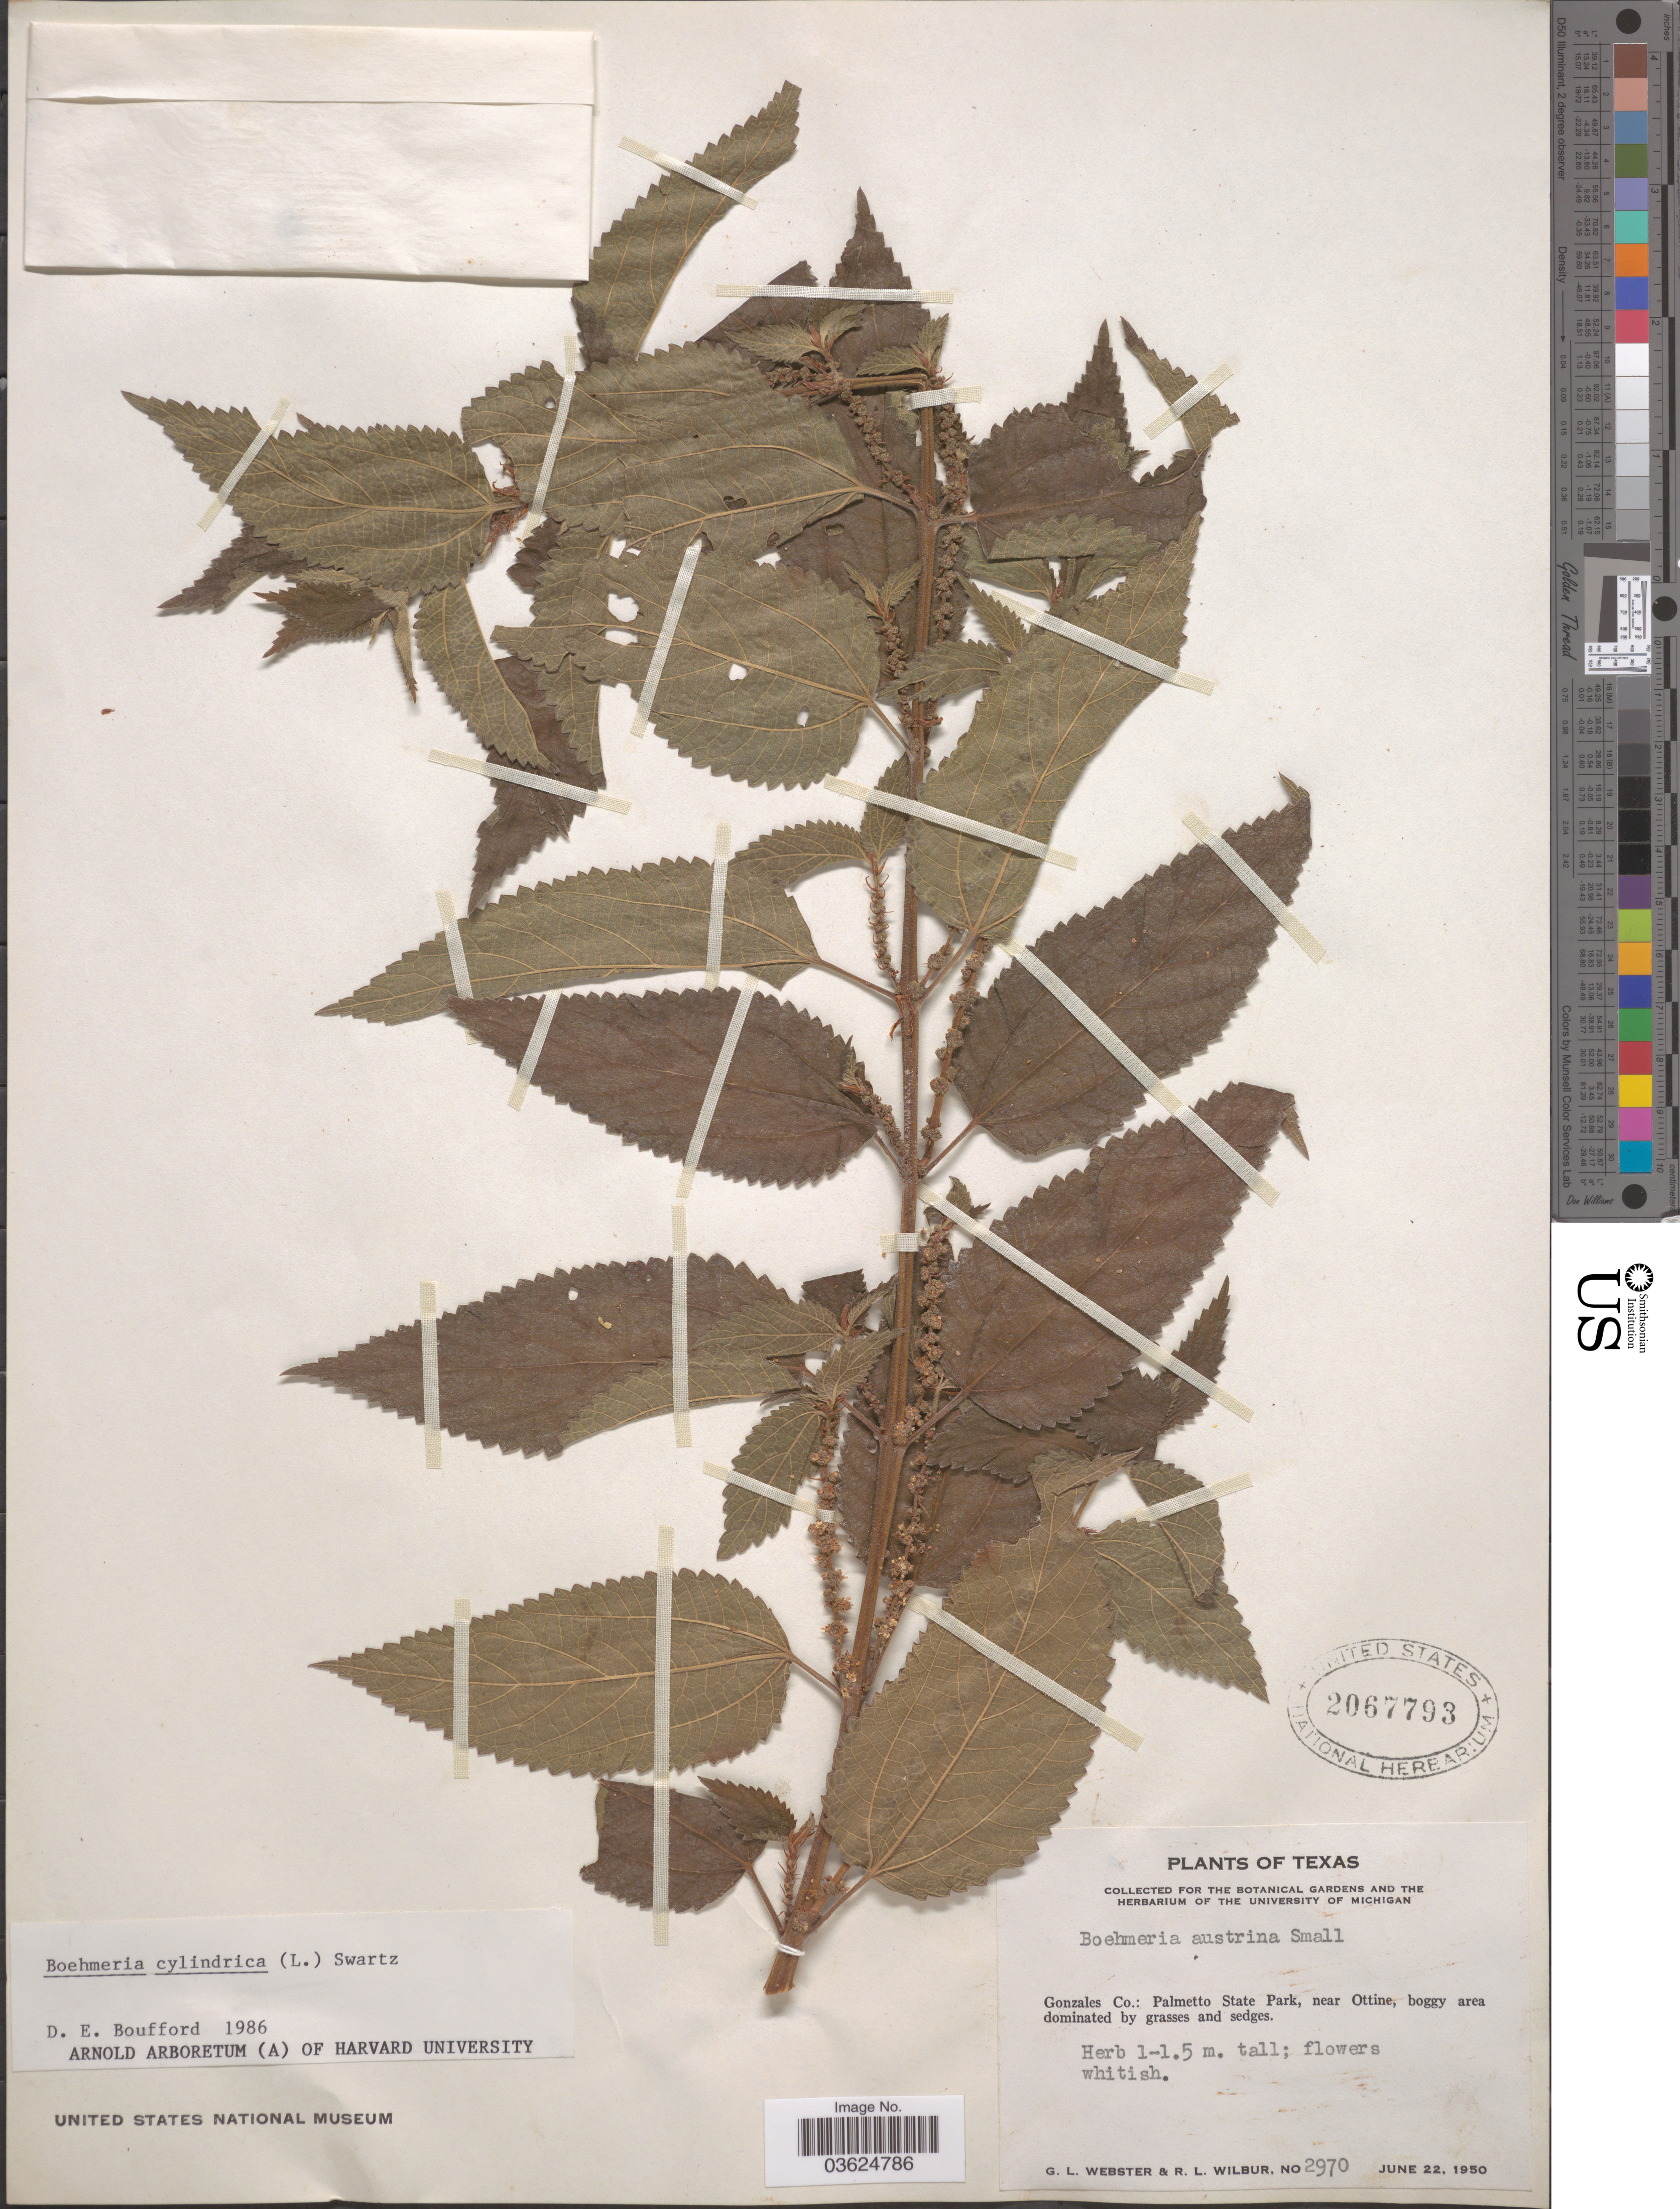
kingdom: Plantae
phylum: Tracheophyta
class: Magnoliopsida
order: Rosales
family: Urticaceae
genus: Boehmeria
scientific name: Boehmeria austrina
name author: Small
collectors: G. L. Webster & R. L. Wilbur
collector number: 2970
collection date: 1950-06-22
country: United States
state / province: Texas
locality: Gonzales Co.: Palmetto State Park, near Ottine.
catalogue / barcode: US 2067793